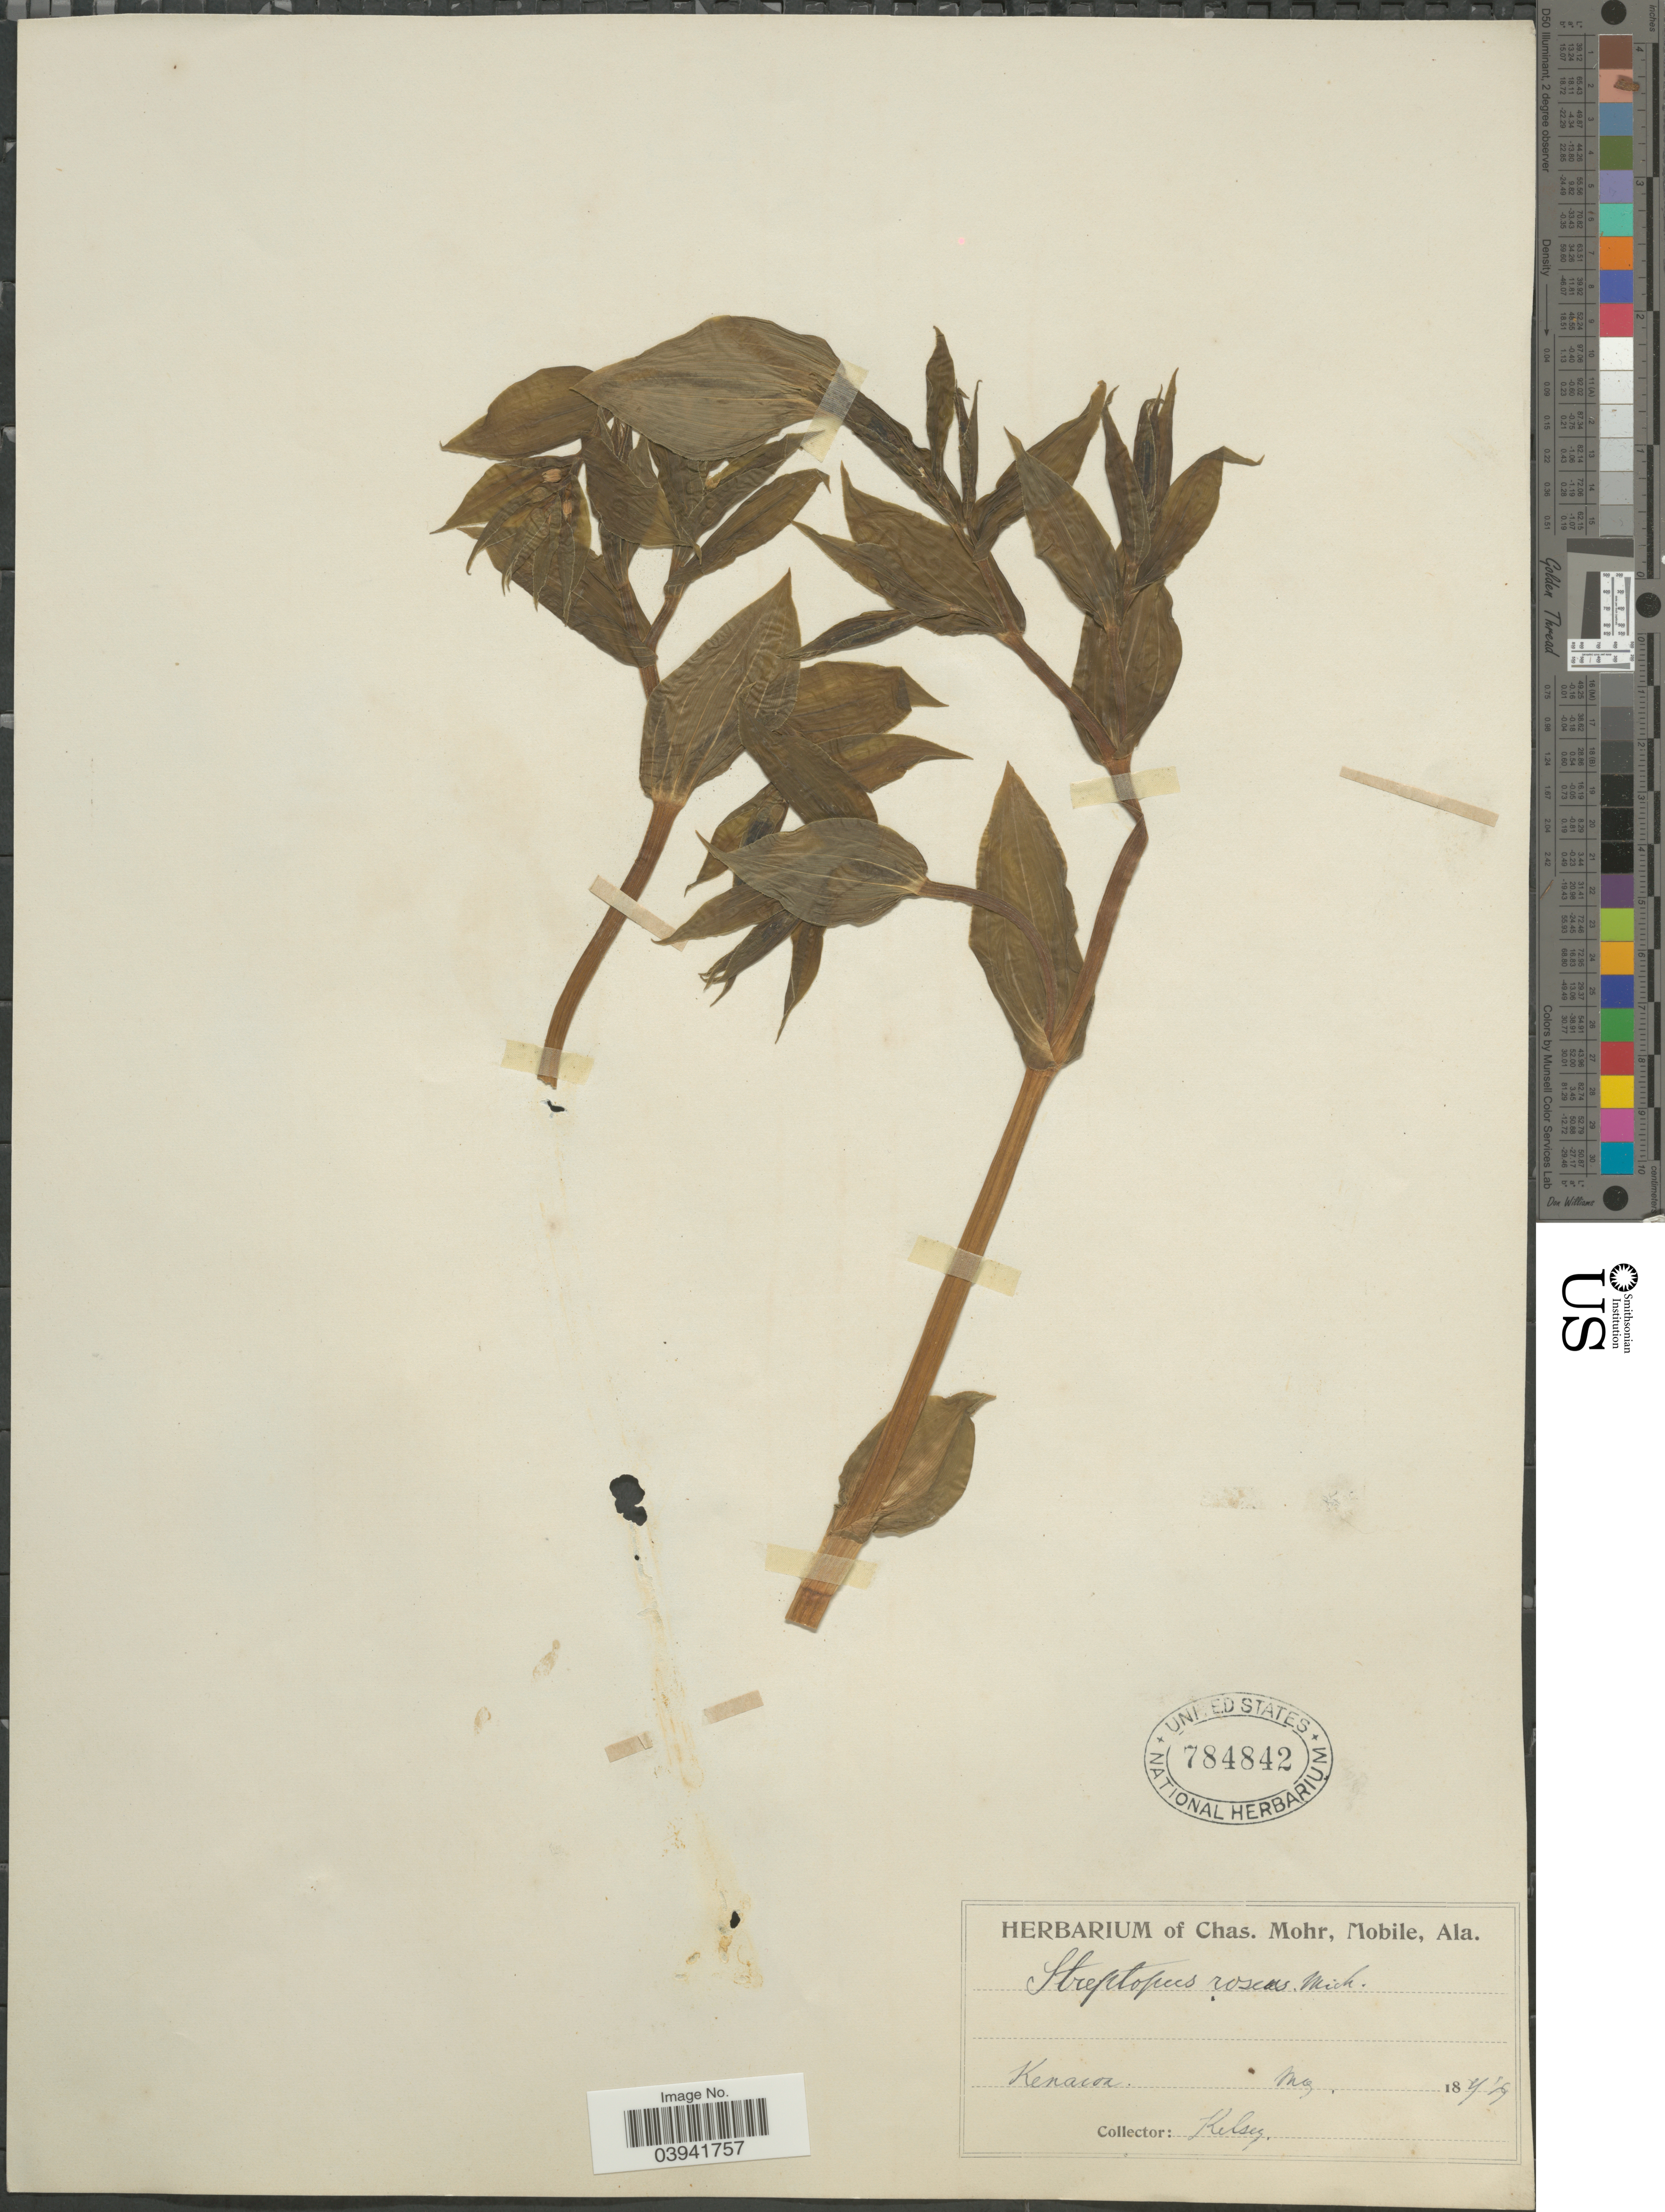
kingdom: Plantae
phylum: Tracheophyta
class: Liliopsida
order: Liliales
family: Liliaceae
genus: Streptopus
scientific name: Streptopus roseus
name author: Michx.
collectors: Kelsey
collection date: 1849-05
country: United States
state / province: Alabama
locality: Kenawa.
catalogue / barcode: US 784842